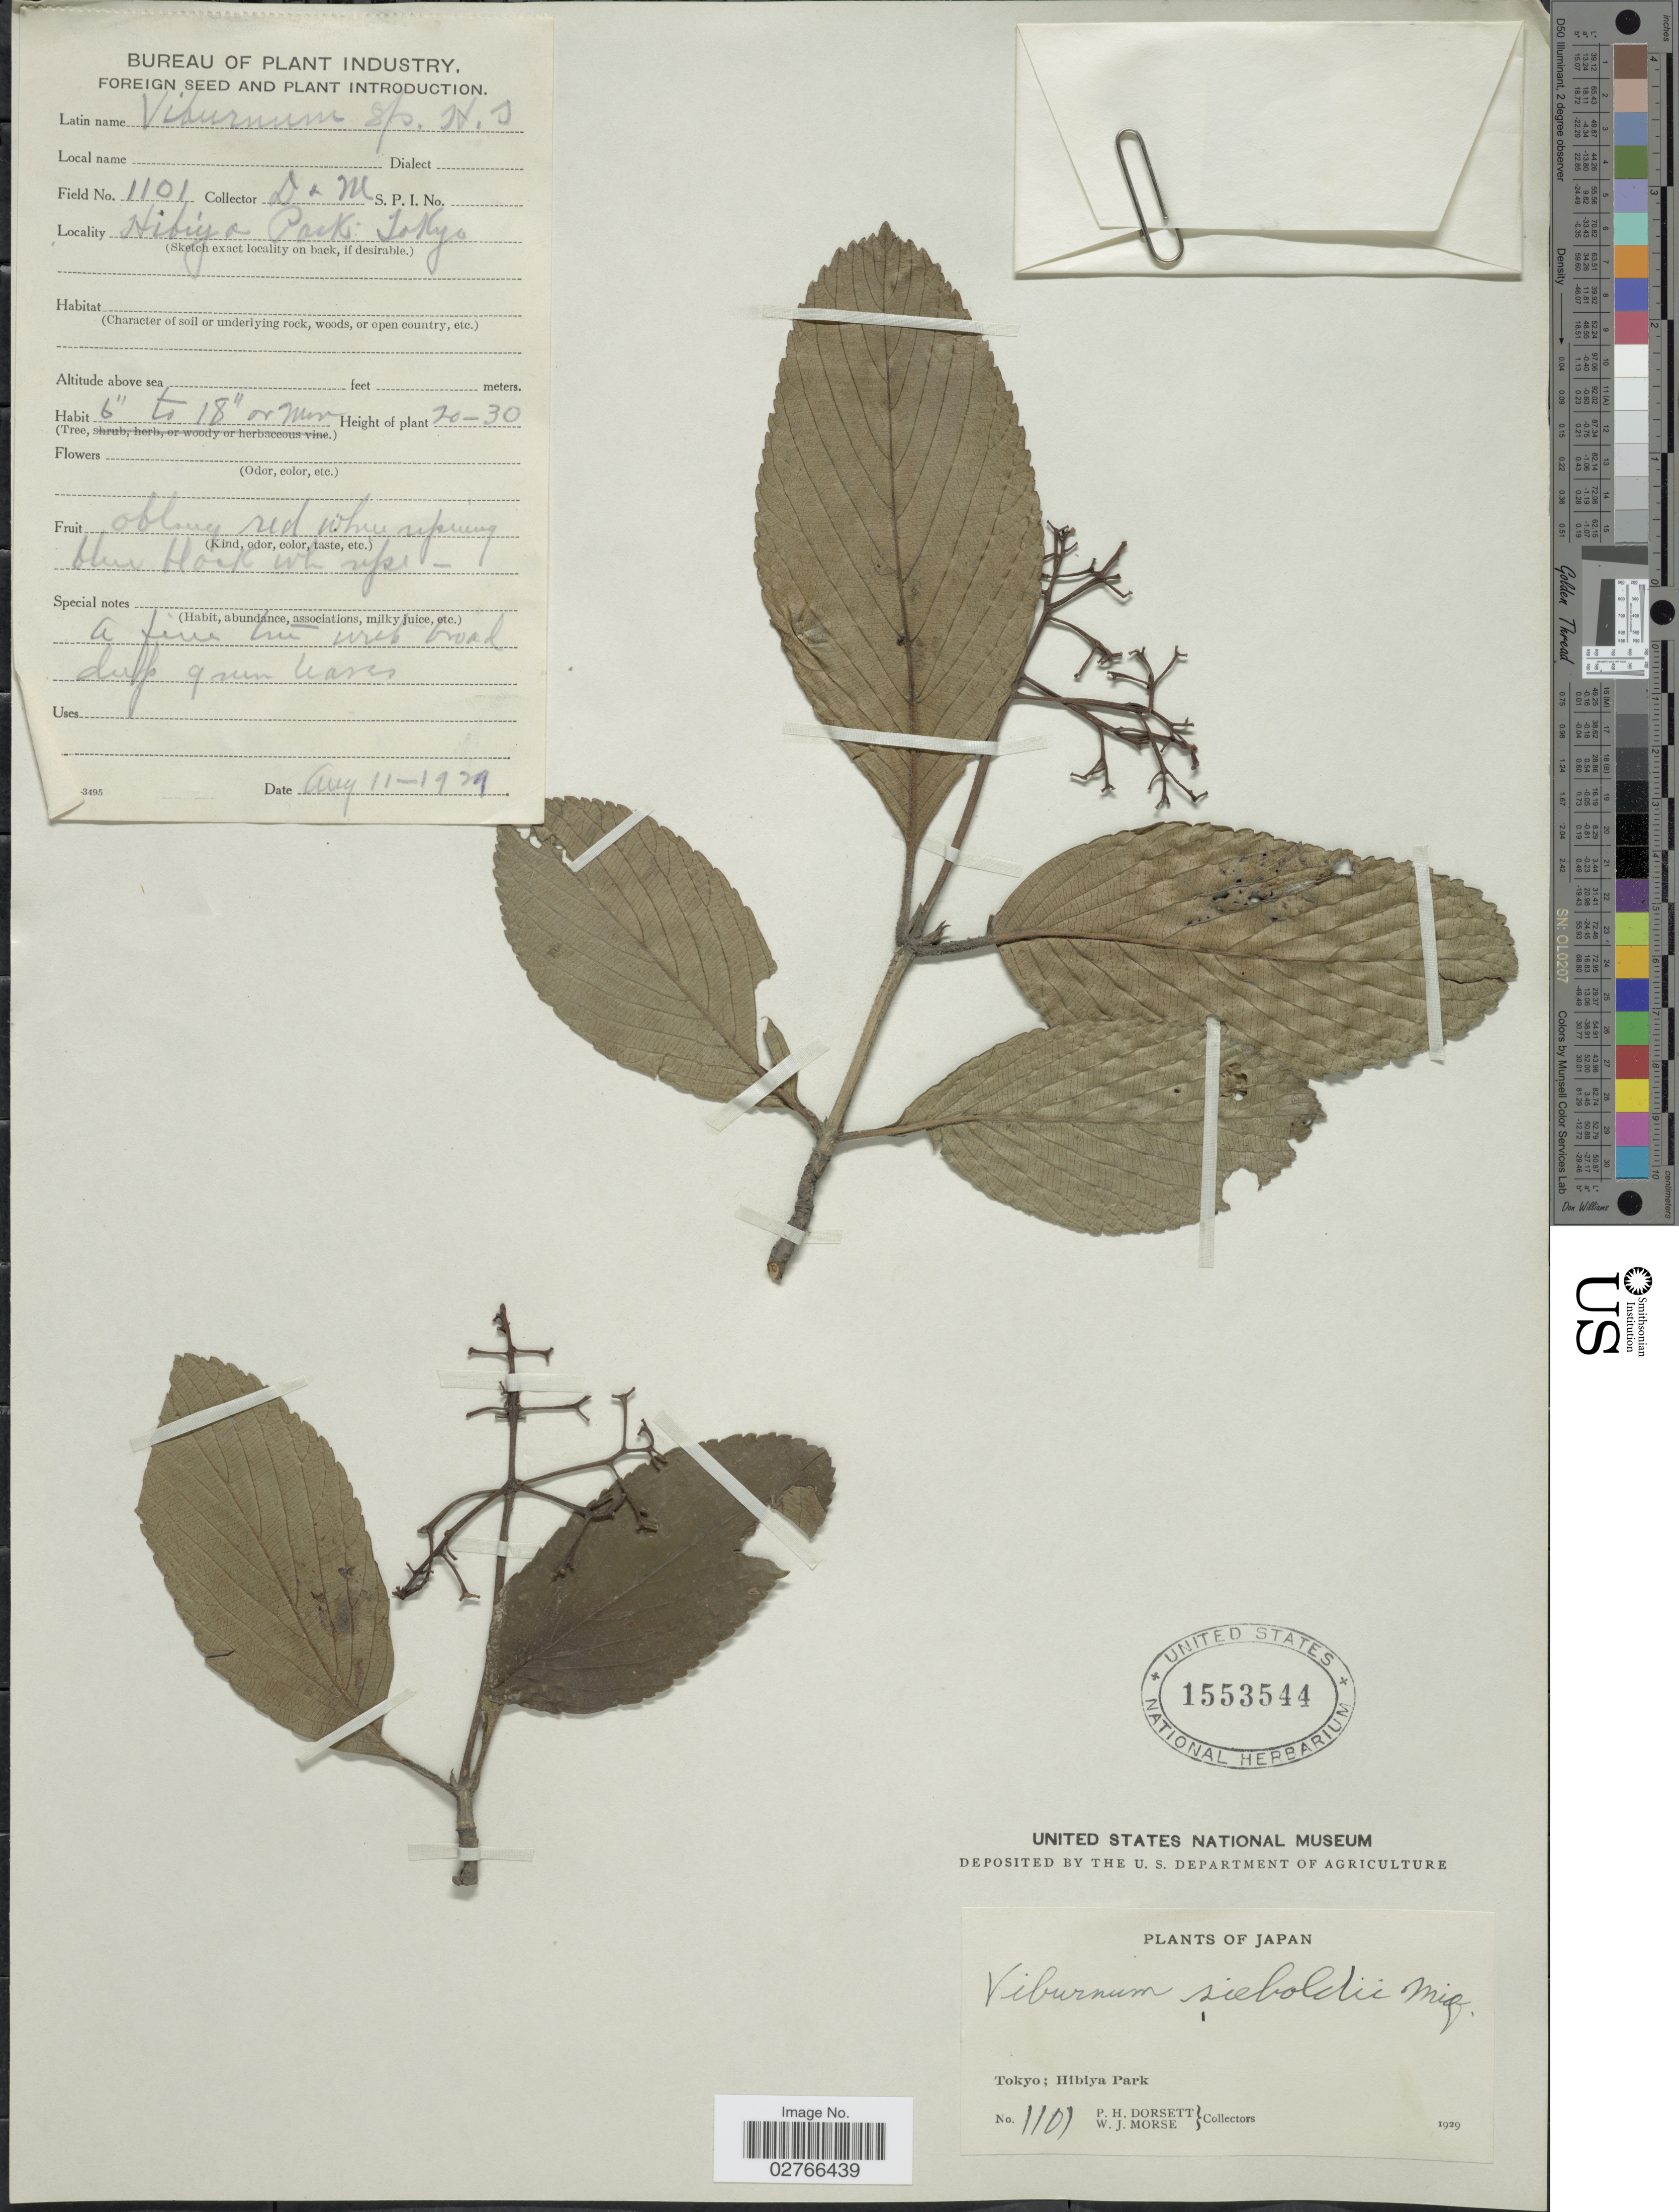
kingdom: Plantae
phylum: Tracheophyta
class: Magnoliopsida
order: Dipsacales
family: Viburnaceae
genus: Viburnum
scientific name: Viburnum sieboldii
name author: Miq.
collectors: P. H. Dorsett & W. J. Morse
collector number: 1101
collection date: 1929-08-11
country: Japan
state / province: Tokyo, Federal City of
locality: Hibiya Park.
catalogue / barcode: US 1553544